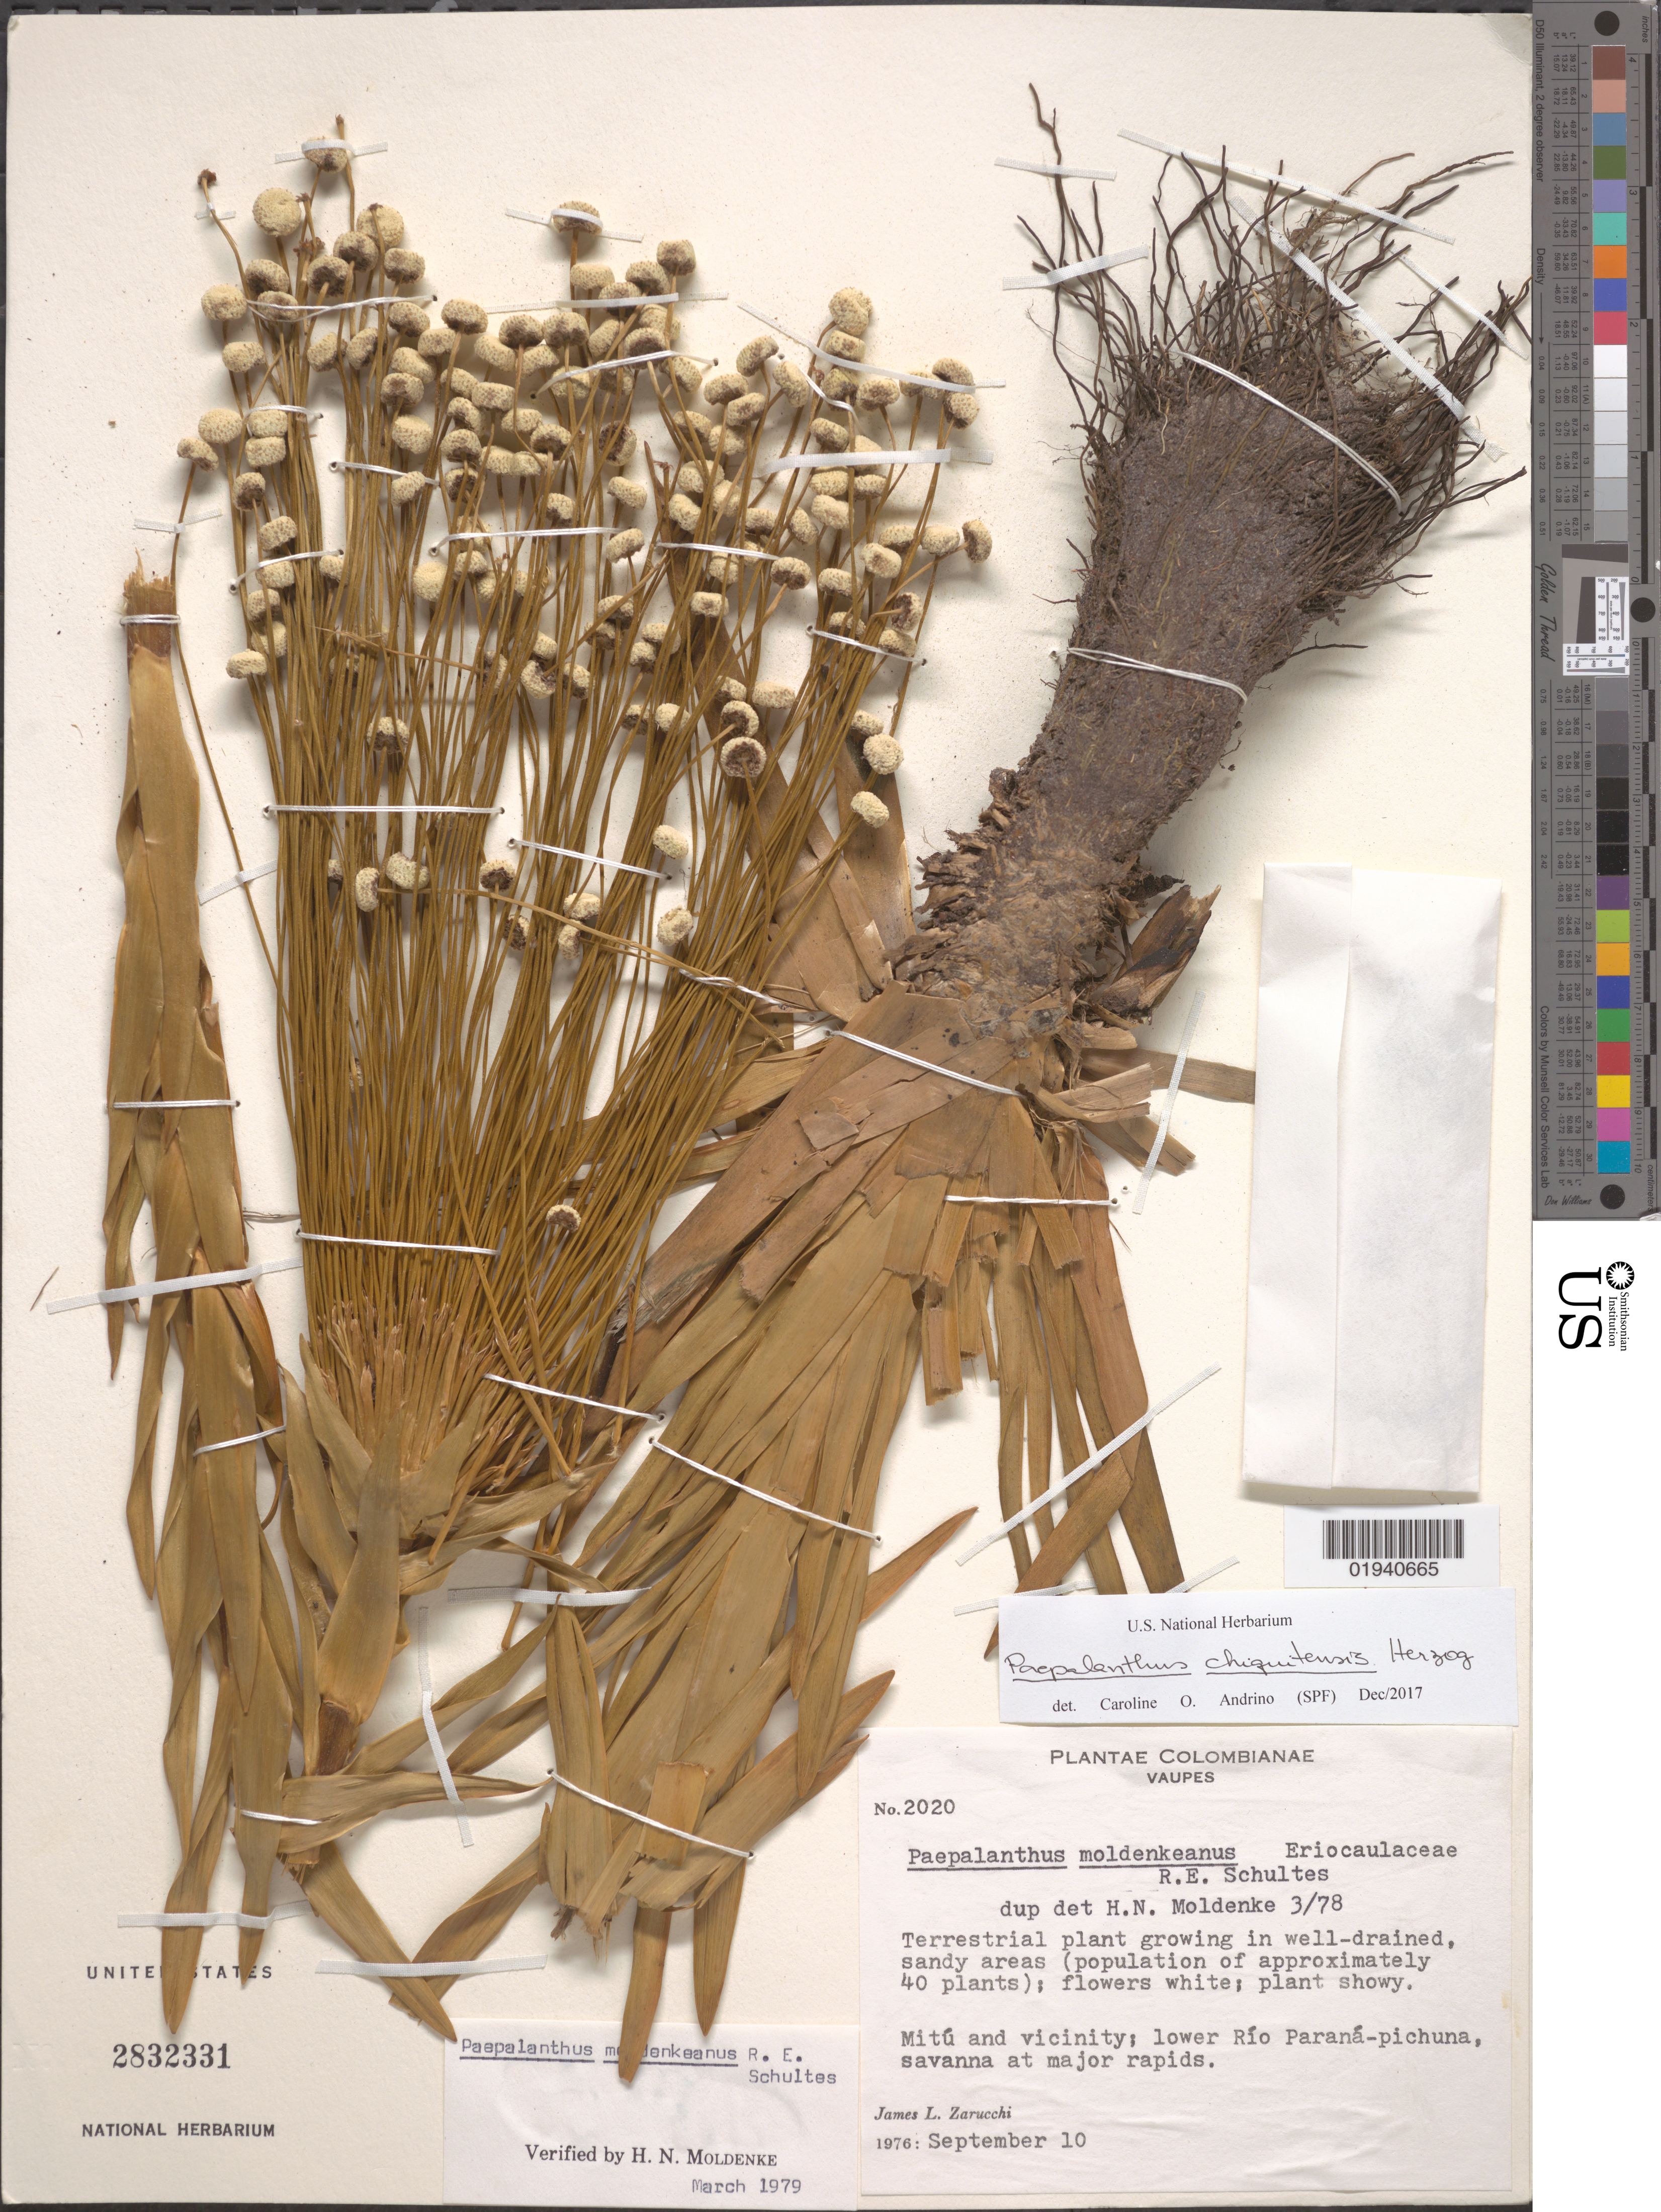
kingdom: Plantae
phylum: Tracheophyta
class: Liliopsida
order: Poales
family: Eriocaulaceae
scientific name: Coracoralina chiquitensis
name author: (Herzog) Andrino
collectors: J. L. Zarucchi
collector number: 2020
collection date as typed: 10 Sep 1976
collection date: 1976-09-10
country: Colombia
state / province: Vaupés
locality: Mitú and vicinity; lower Río Paraná-pichuna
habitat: Well-drained, sandy area. Savanna at major rapids.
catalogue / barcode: US 2832331